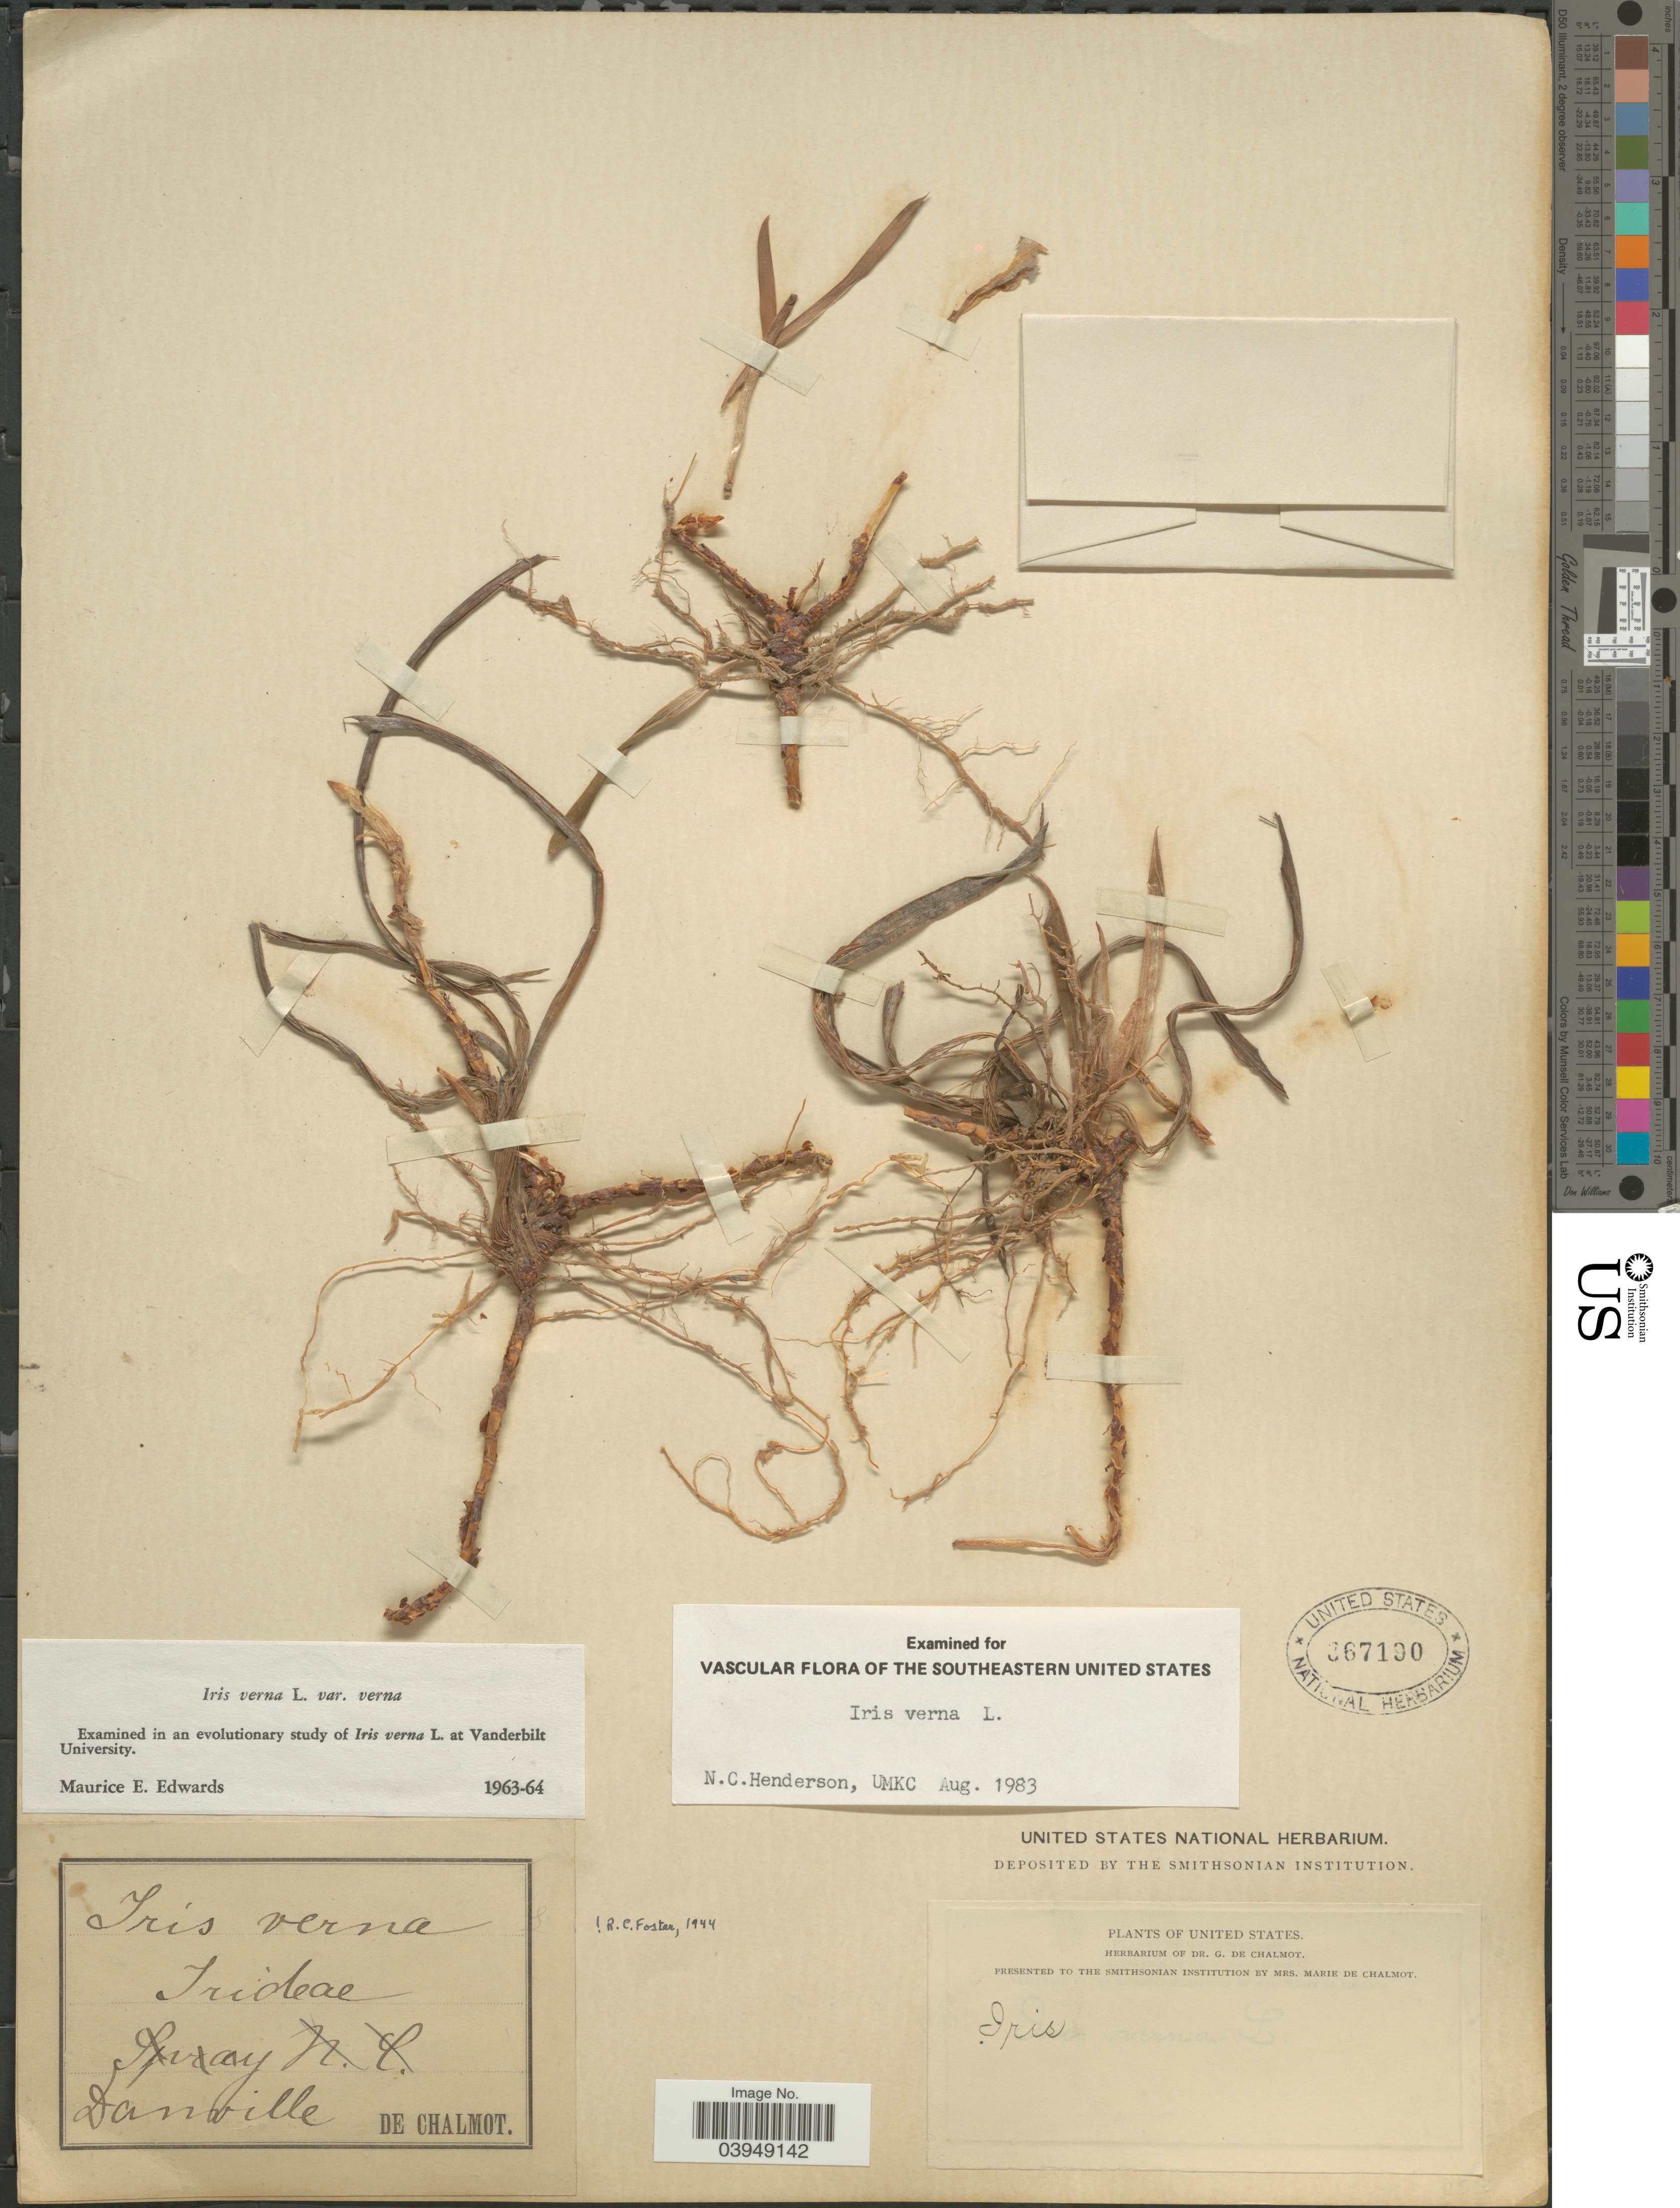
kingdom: Plantae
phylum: Tracheophyta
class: Liliopsida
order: Asparagales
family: Iridaceae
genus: Iris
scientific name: Iris verna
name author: L.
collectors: G. de Chalmot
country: United States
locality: Danville.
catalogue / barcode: US 367190